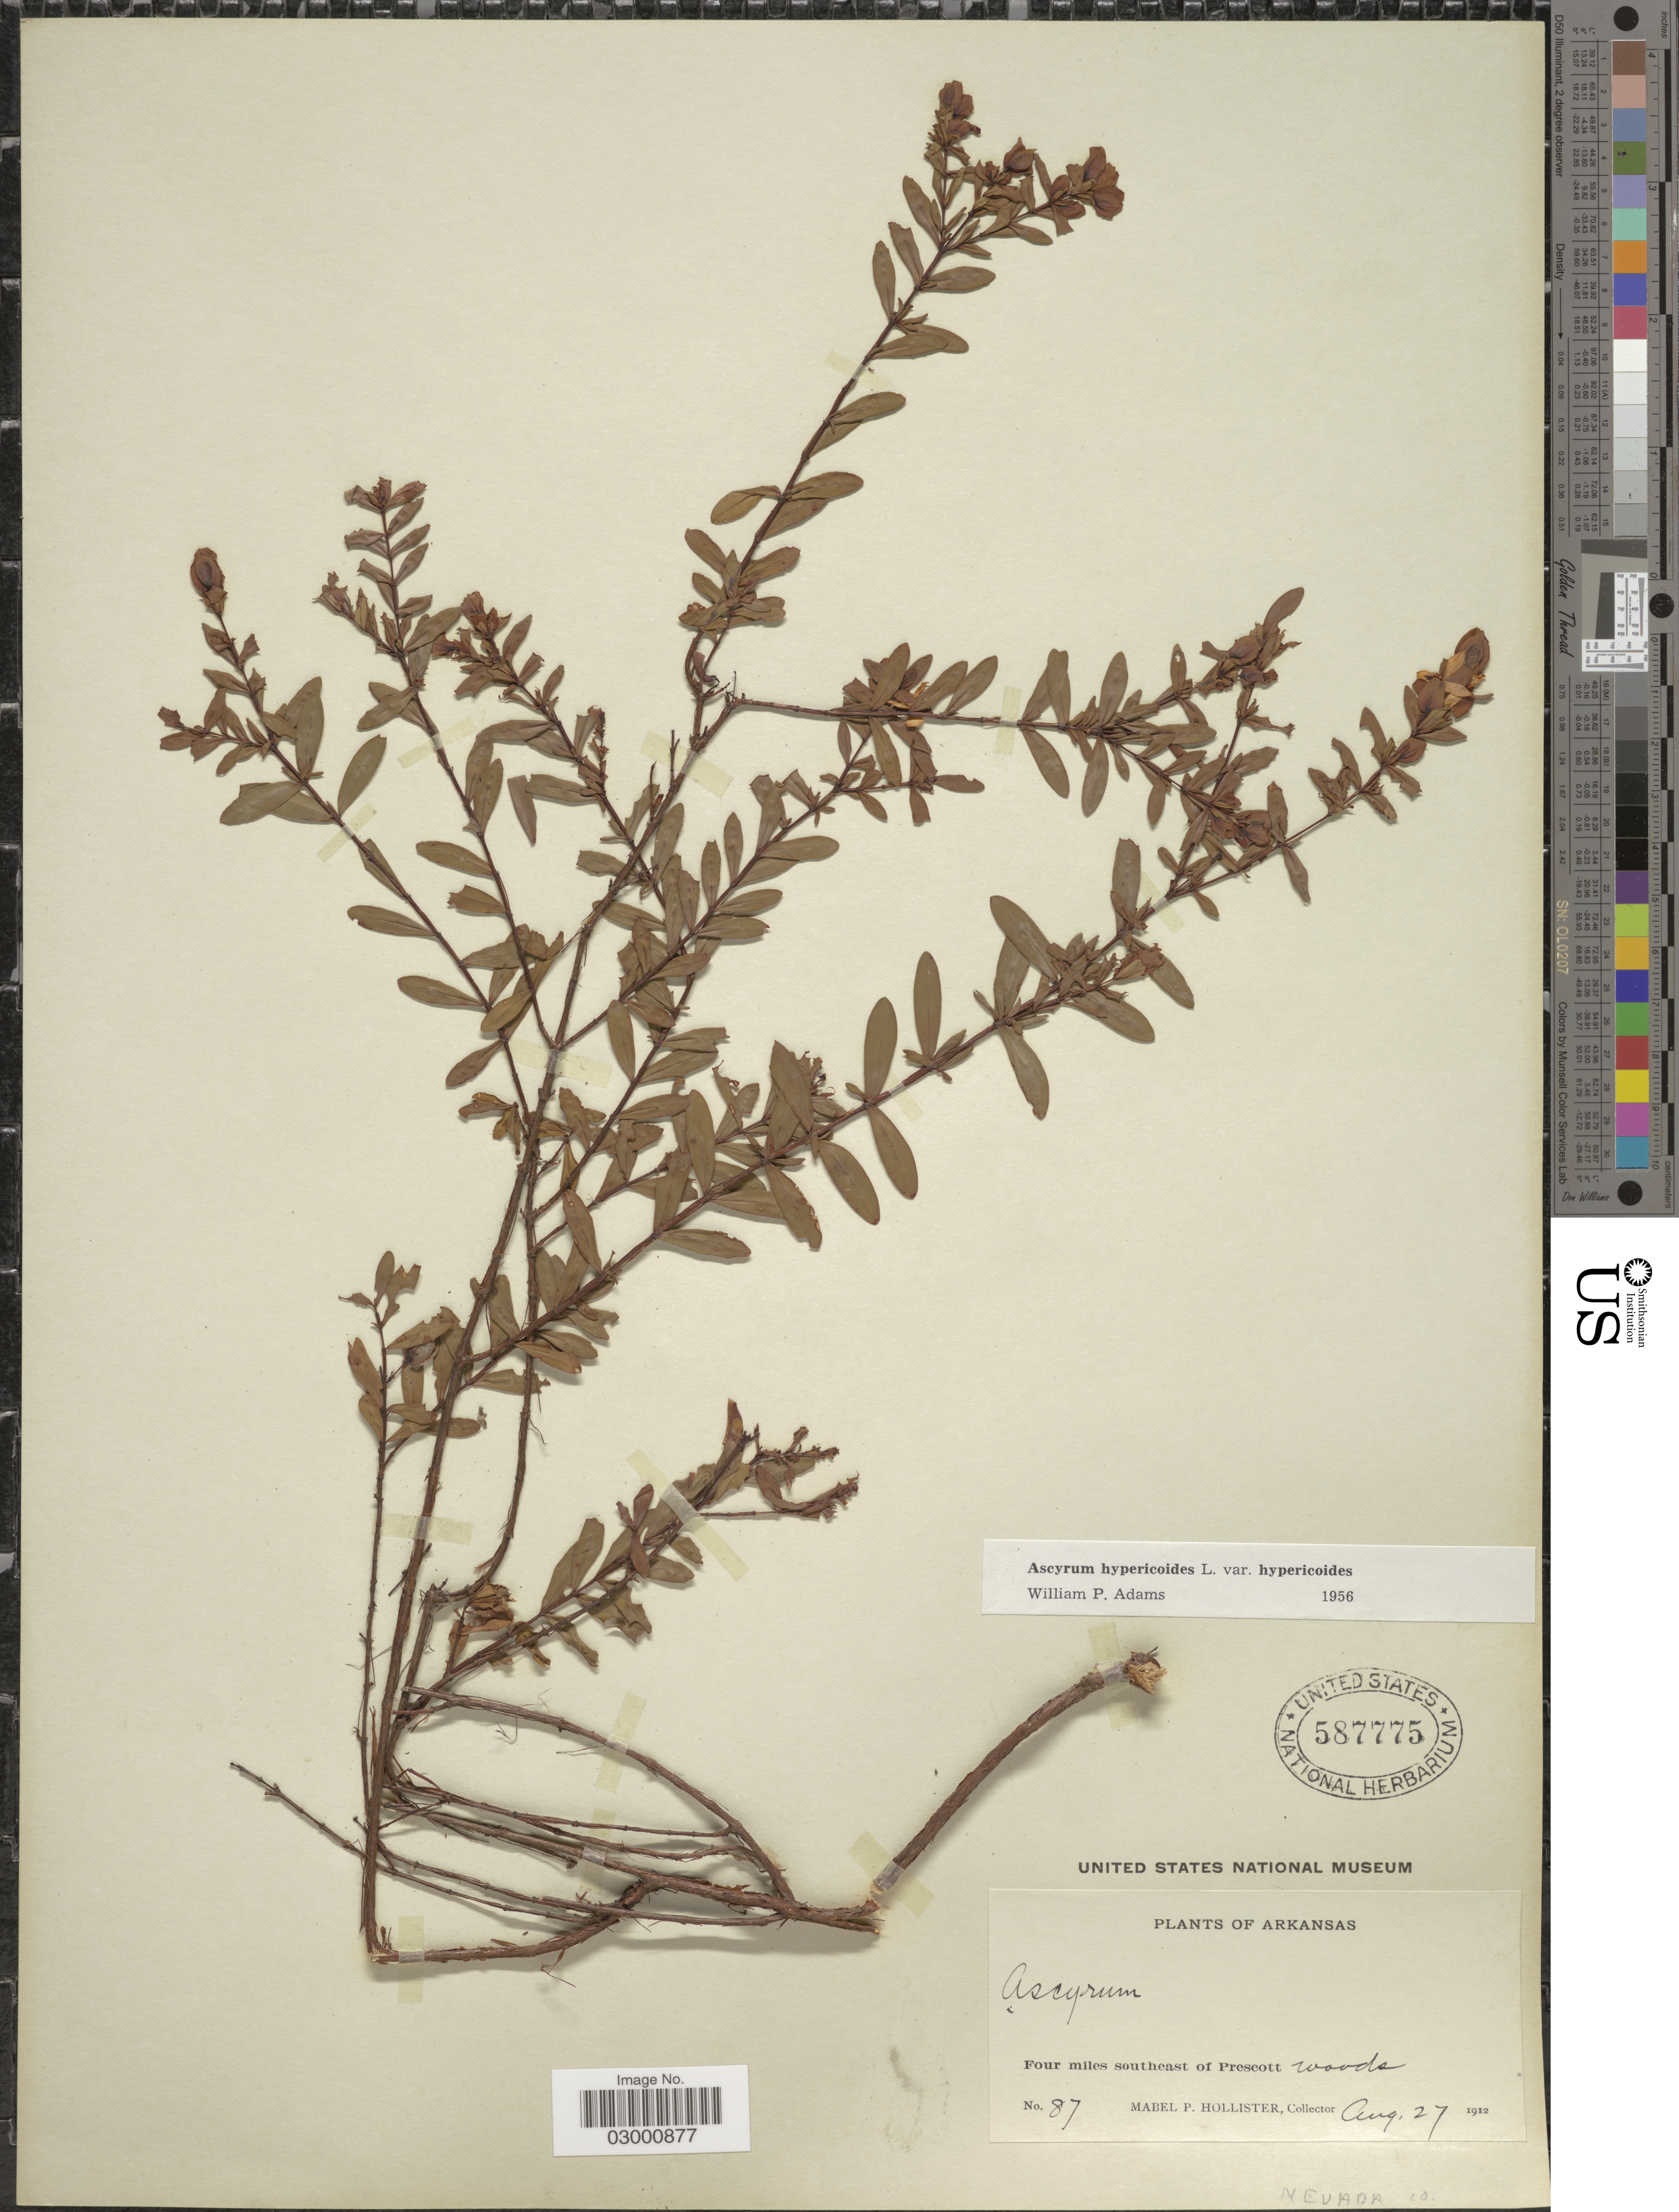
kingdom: Plantae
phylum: Tracheophyta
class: Magnoliopsida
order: Malpighiales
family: Hypericaceae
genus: Hypericum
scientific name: Hypericum hypericoides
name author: (L.) Crantz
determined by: Strong, Mark T., (BOT), Smithsonian Institution - National Museum of Natural History (UNITED STATES)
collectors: M. Hollister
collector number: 87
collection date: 1912-08-27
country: United States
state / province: Arkansas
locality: Four miles southeast of Prescott. Nevada Co.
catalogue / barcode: US 587775